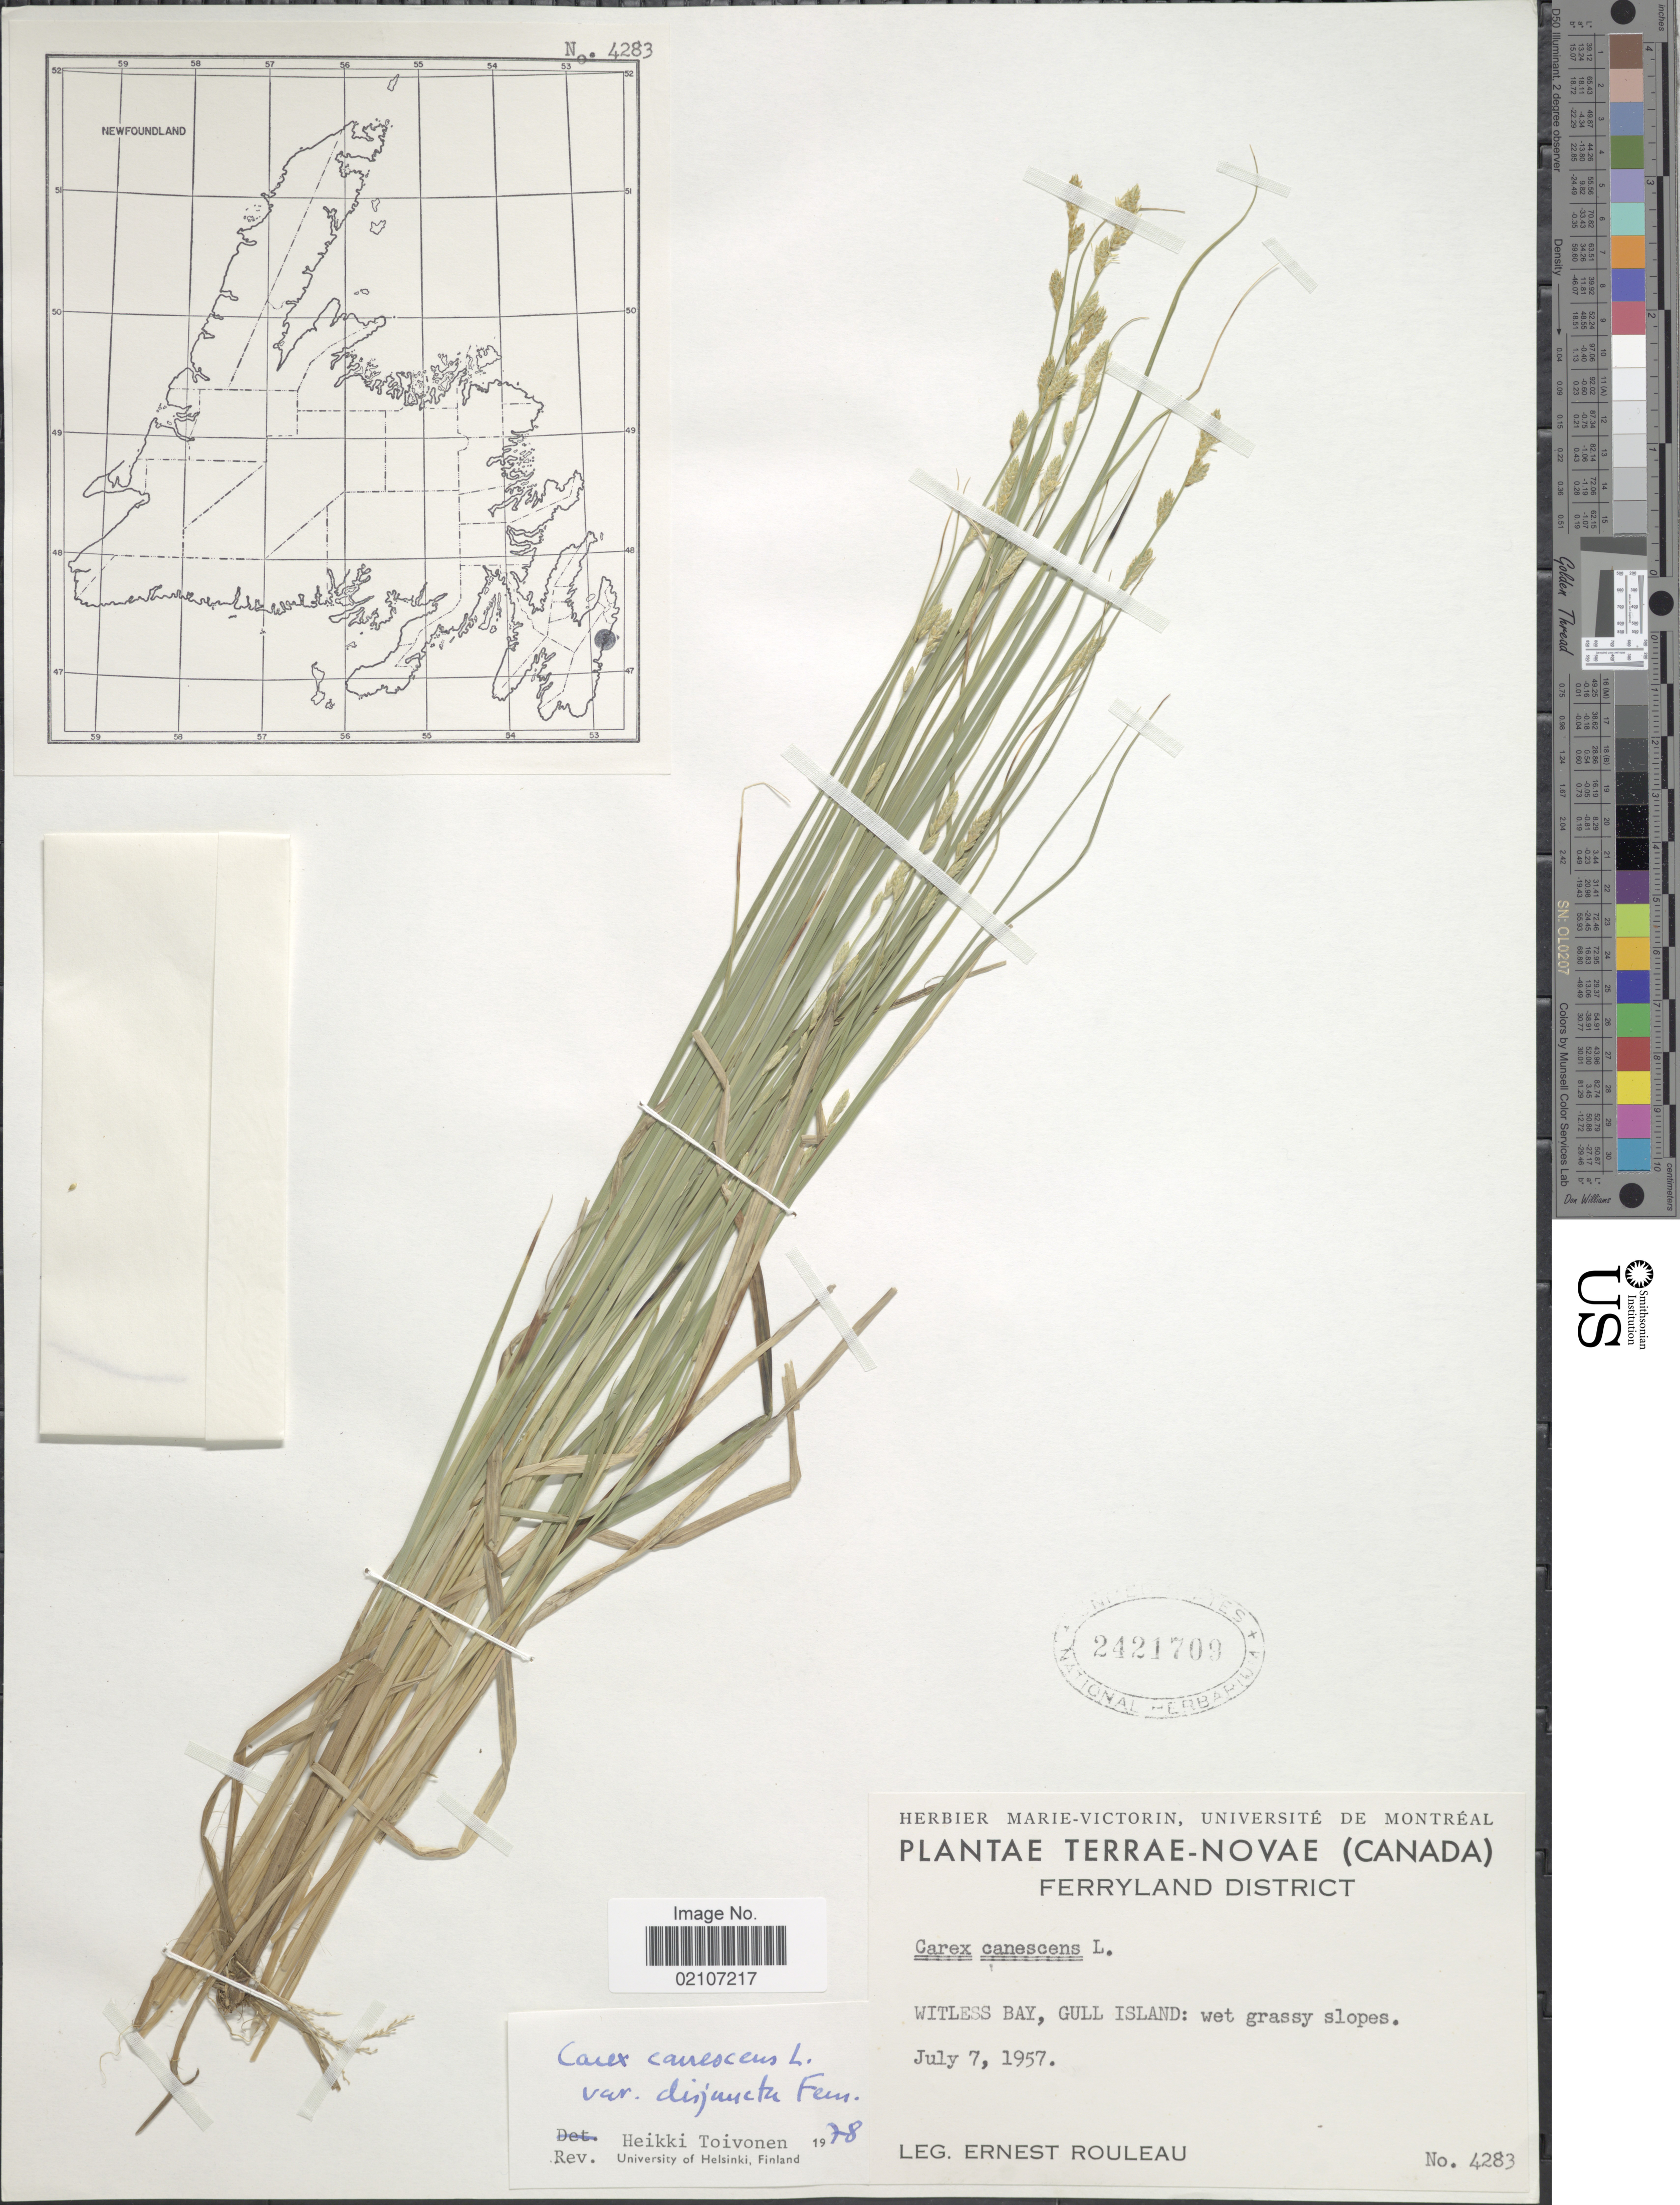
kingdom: Plantae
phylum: Tracheophyta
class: Liliopsida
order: Poales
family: Cyperaceae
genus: Carex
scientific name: Carex canescens var. disjuncta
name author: Fernald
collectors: E. Rouleau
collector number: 4283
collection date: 1957-07-07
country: Canada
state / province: Newfoundland and Labrador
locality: Terrae-Novae. Ferryland District. Witless Bay, Gull Island: wet grassy slope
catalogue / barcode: US 2421709